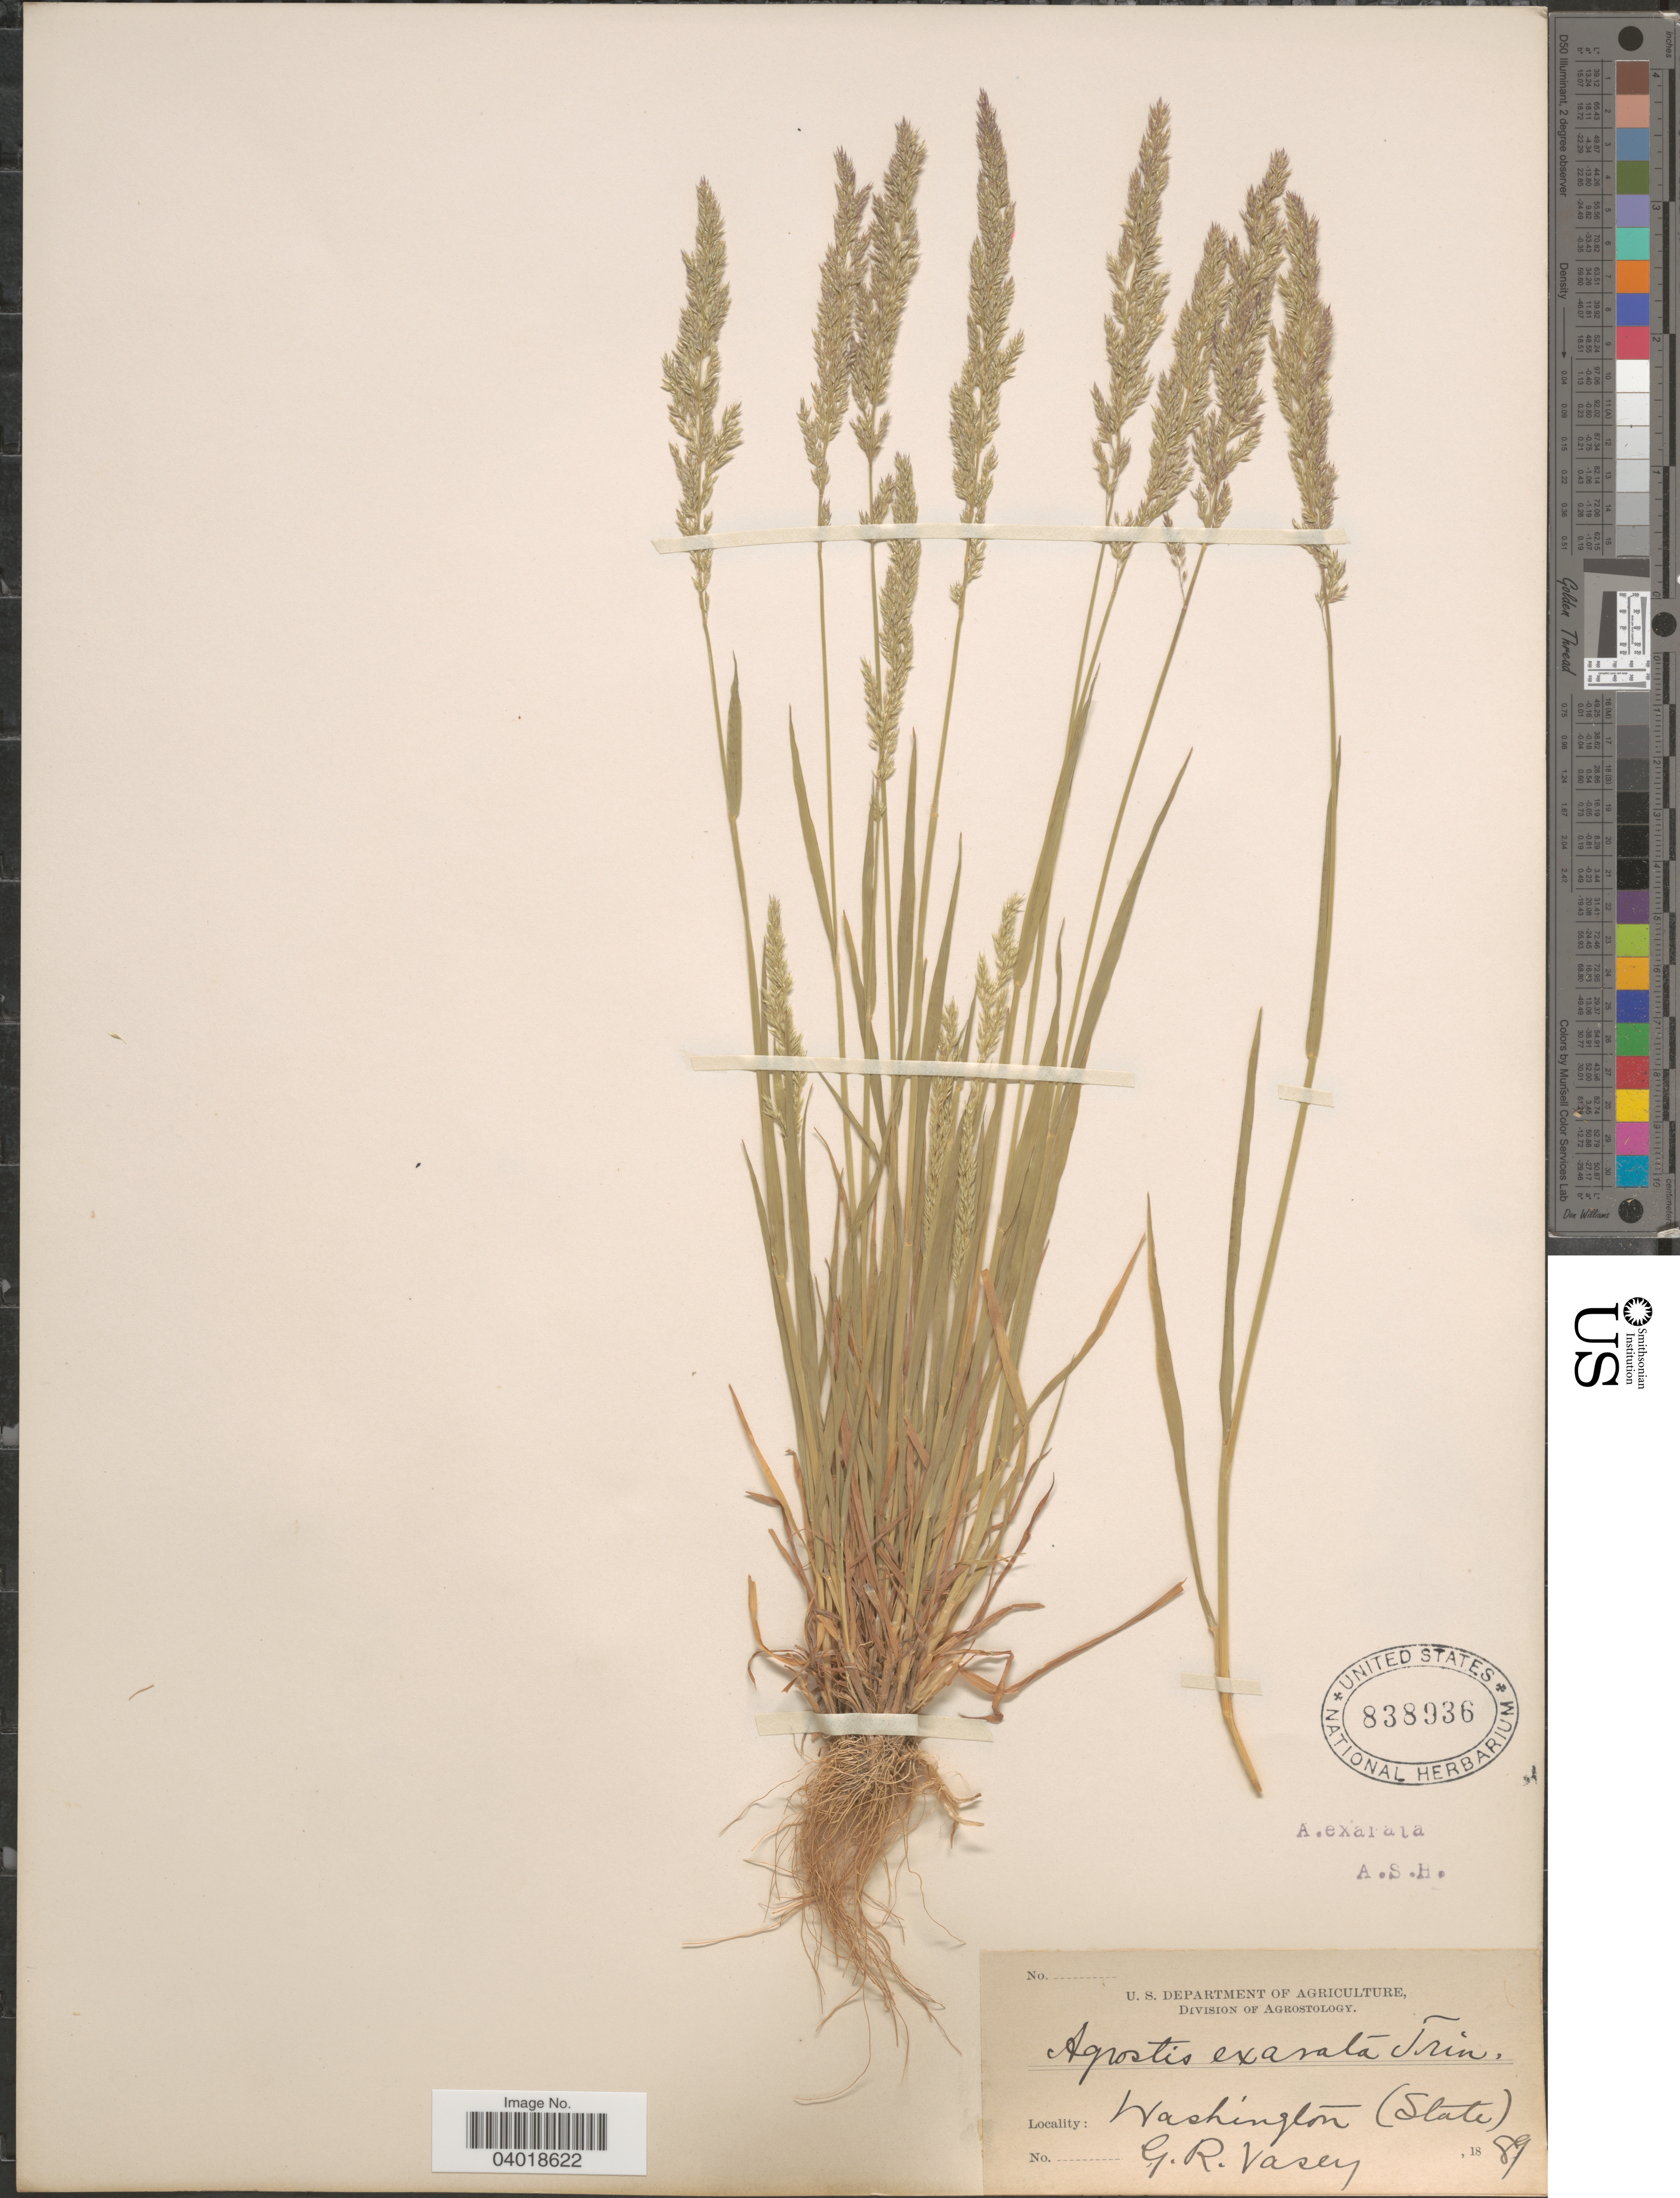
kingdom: Plantae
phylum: Tracheophyta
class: Liliopsida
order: Poales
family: Poaceae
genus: Agrostis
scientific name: Agrostis exarata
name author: Trin.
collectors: G. R. Vasey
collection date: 1889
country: United States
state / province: Washington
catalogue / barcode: US 838936